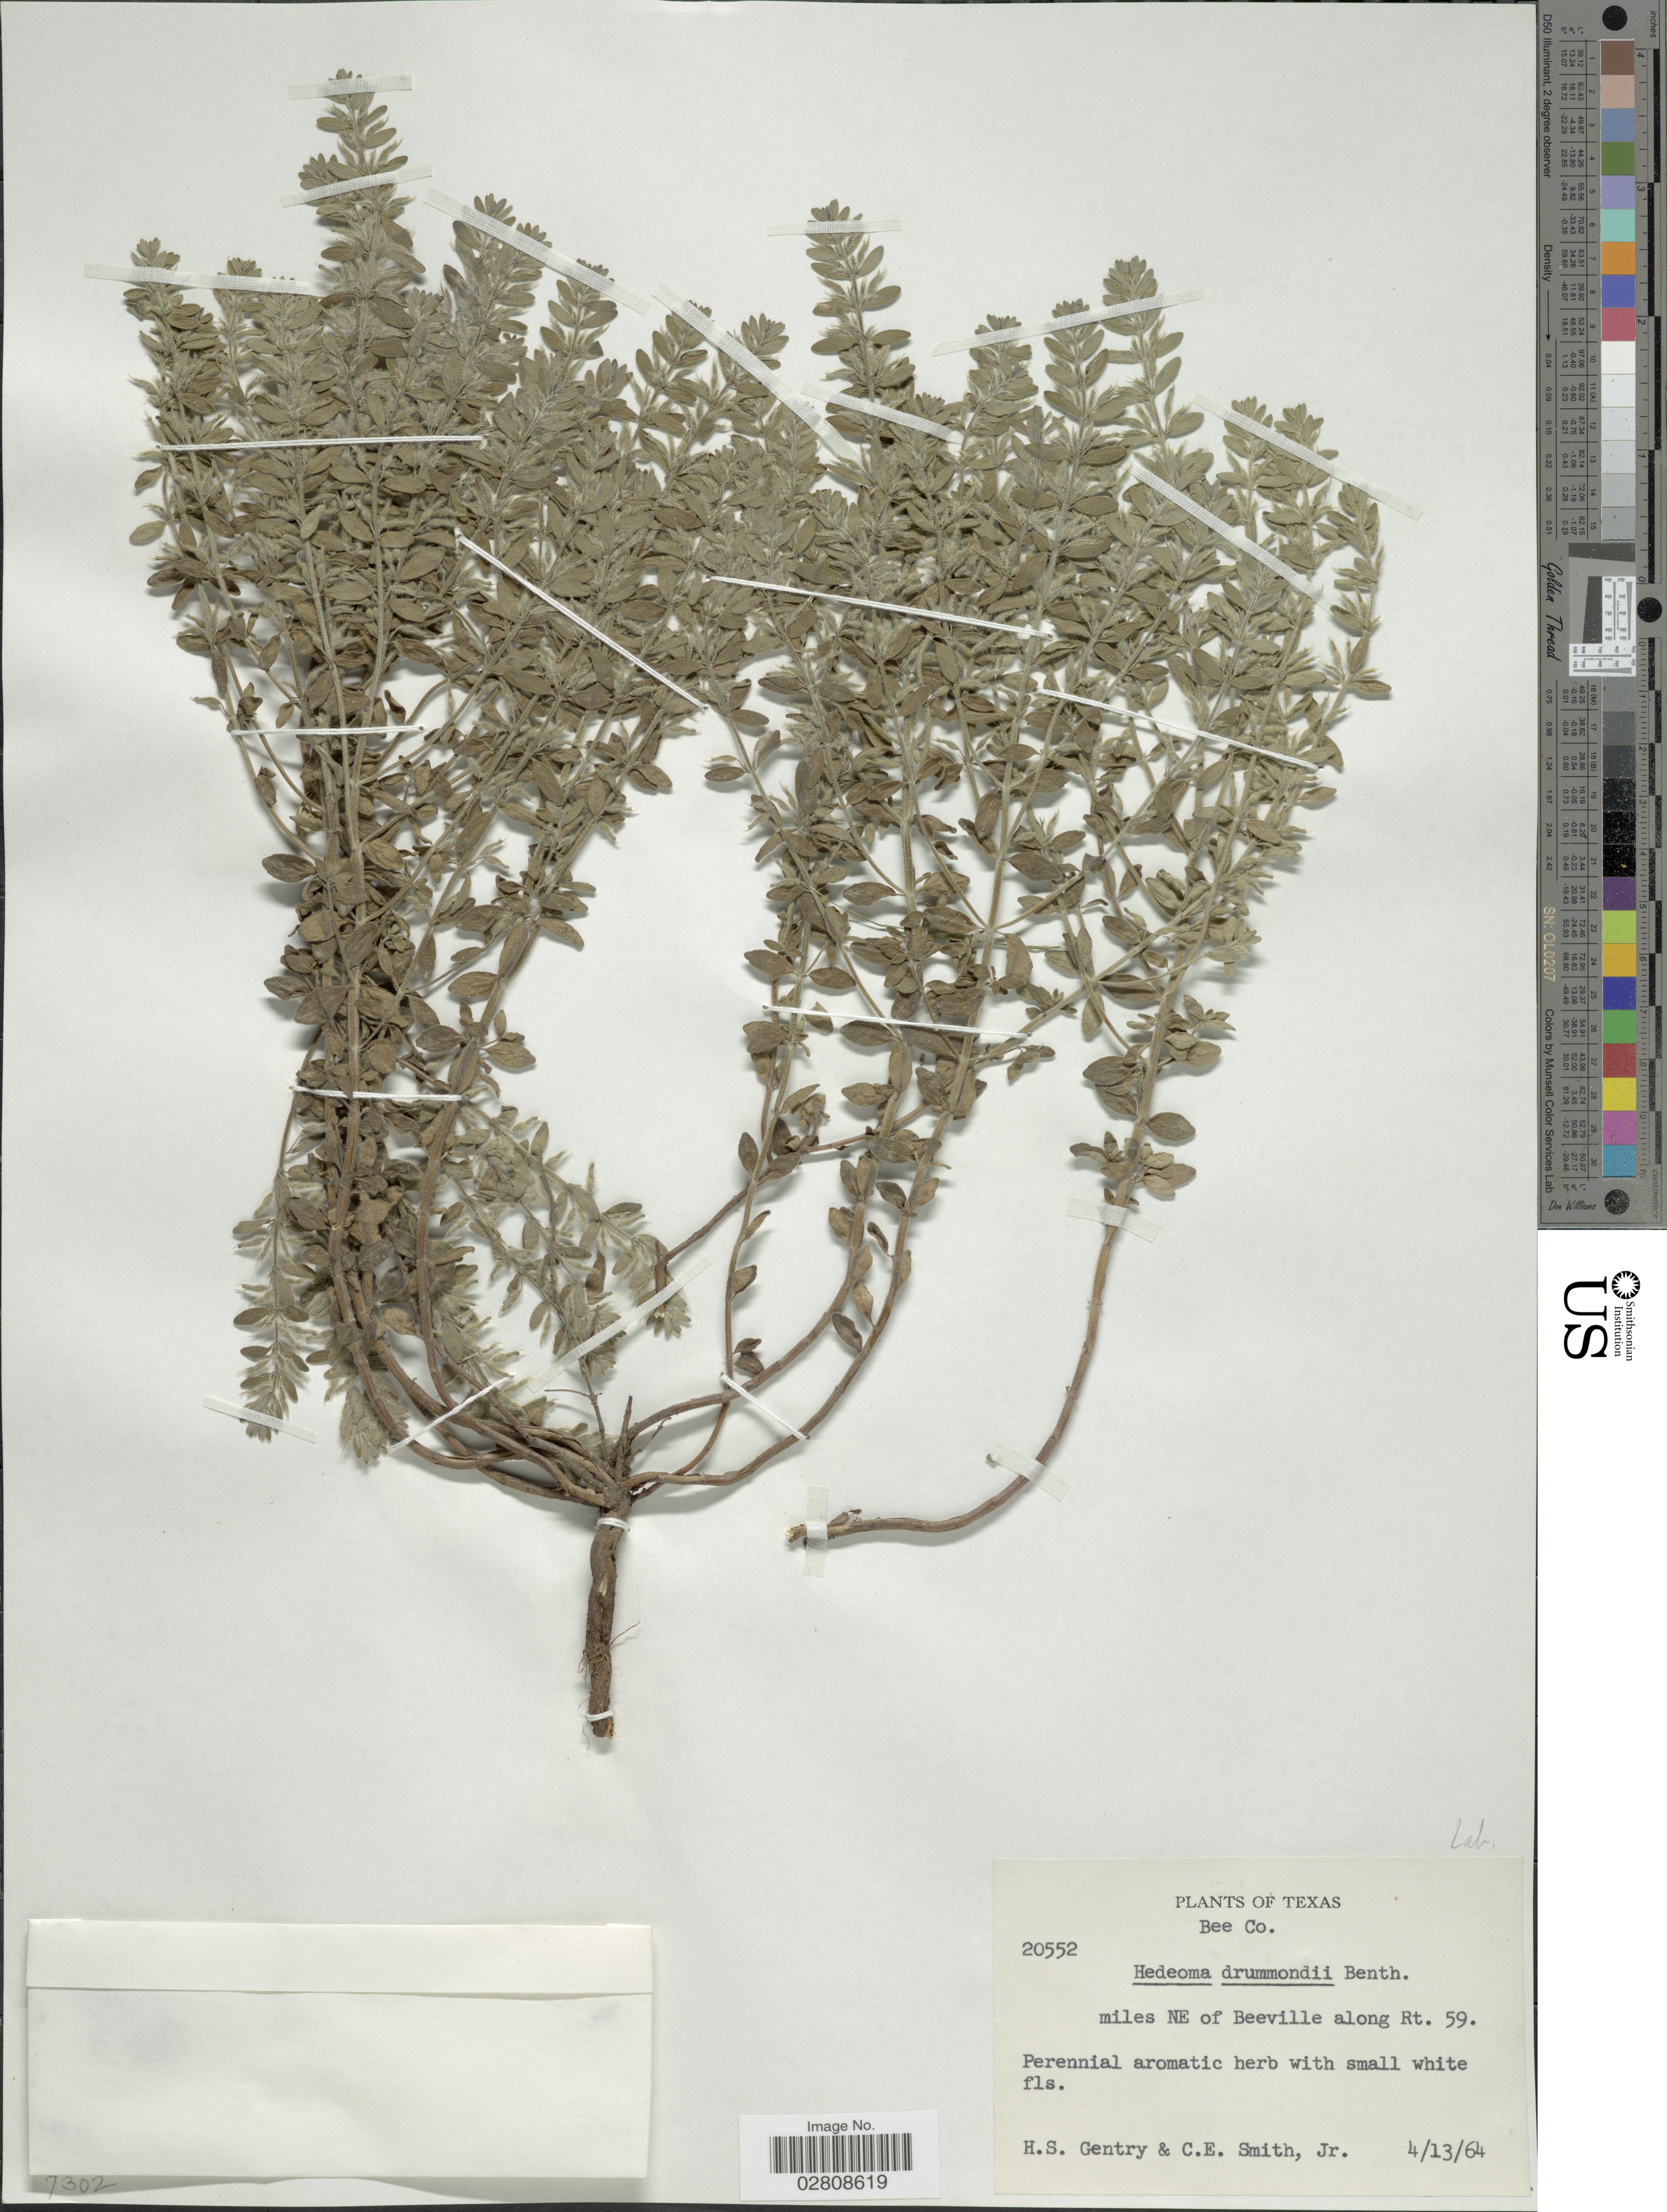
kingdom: Plantae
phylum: Tracheophyta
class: Magnoliopsida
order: Lamiales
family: Lamiaceae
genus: Hedeoma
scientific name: Hedeoma drummondii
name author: Benth.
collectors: H. S. Gentry & C. E. Smith Jr.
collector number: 20552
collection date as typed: Transcribed d/m/y: 13/4/64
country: United States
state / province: Texas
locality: Bee Co., miles NE of Beeville along Rt. 59.